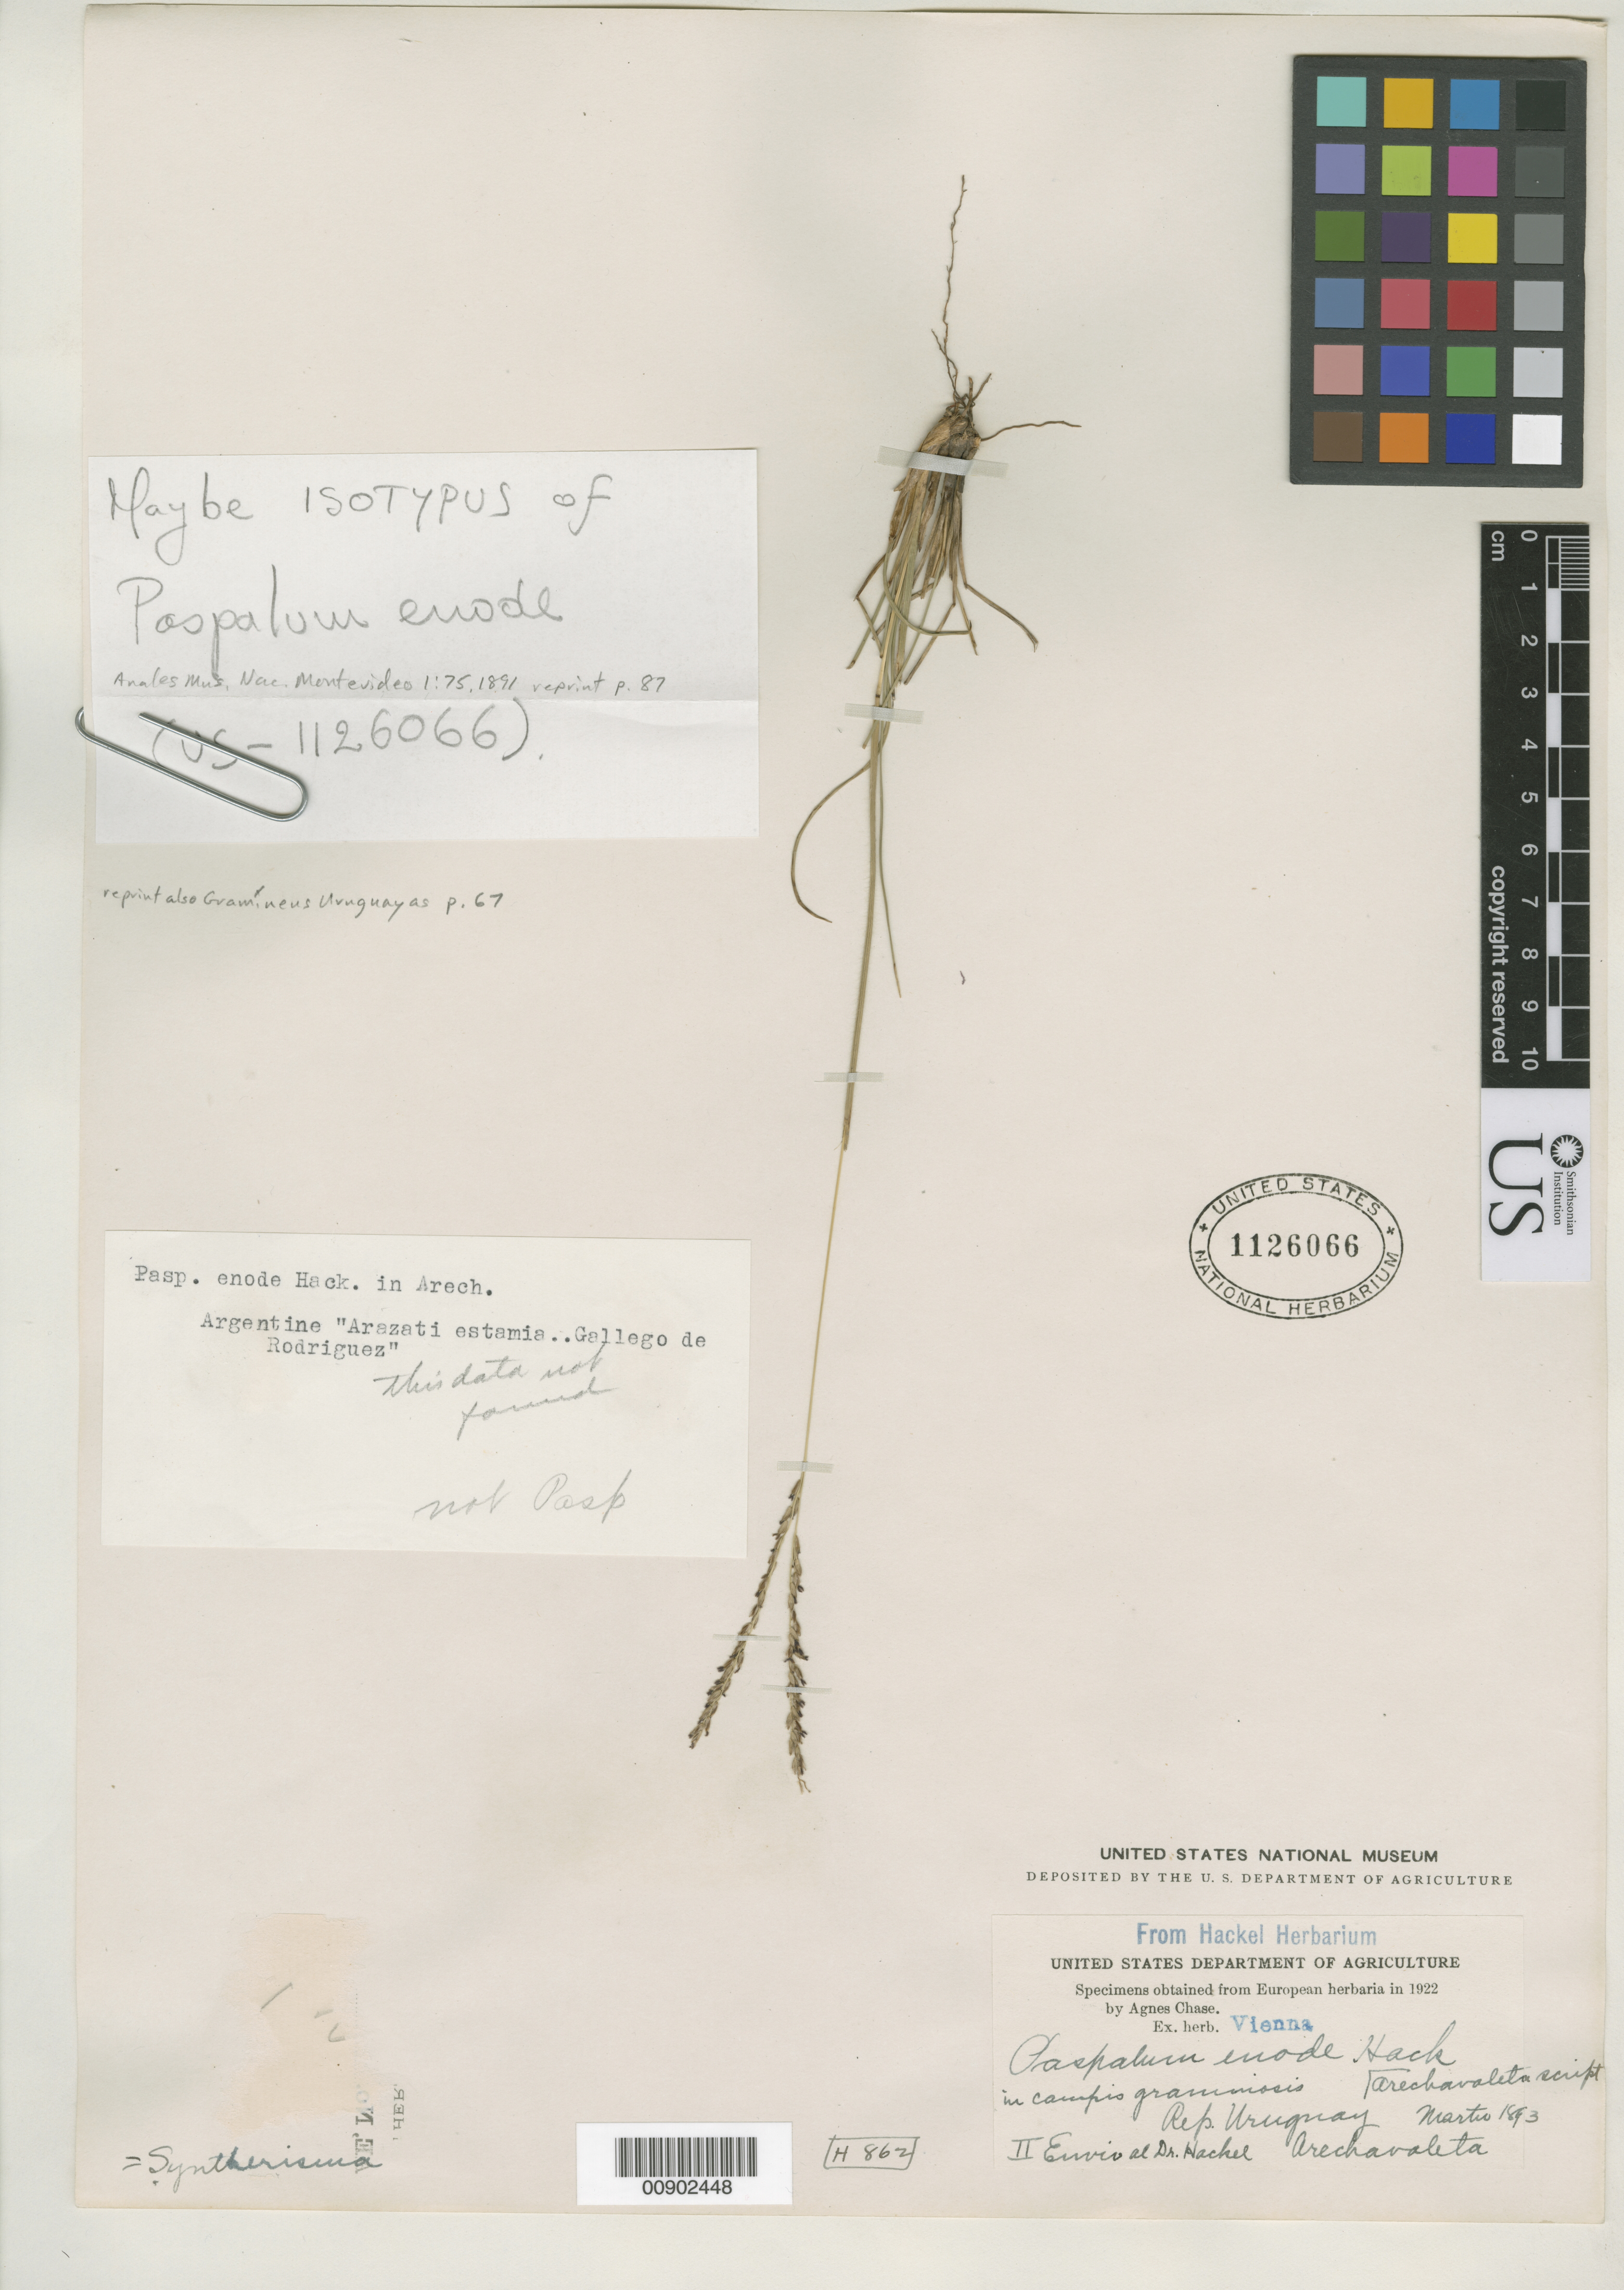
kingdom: Plantae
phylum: Tracheophyta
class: Liliopsida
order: Poales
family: Poaceae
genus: Paspalum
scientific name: Paspalum enode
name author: Hack.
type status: Possible Isotype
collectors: J. Arechavaleta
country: Uruguay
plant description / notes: Fragmentary material of [type?] collection ex herb. Hackel (W).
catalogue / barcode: US 1126066